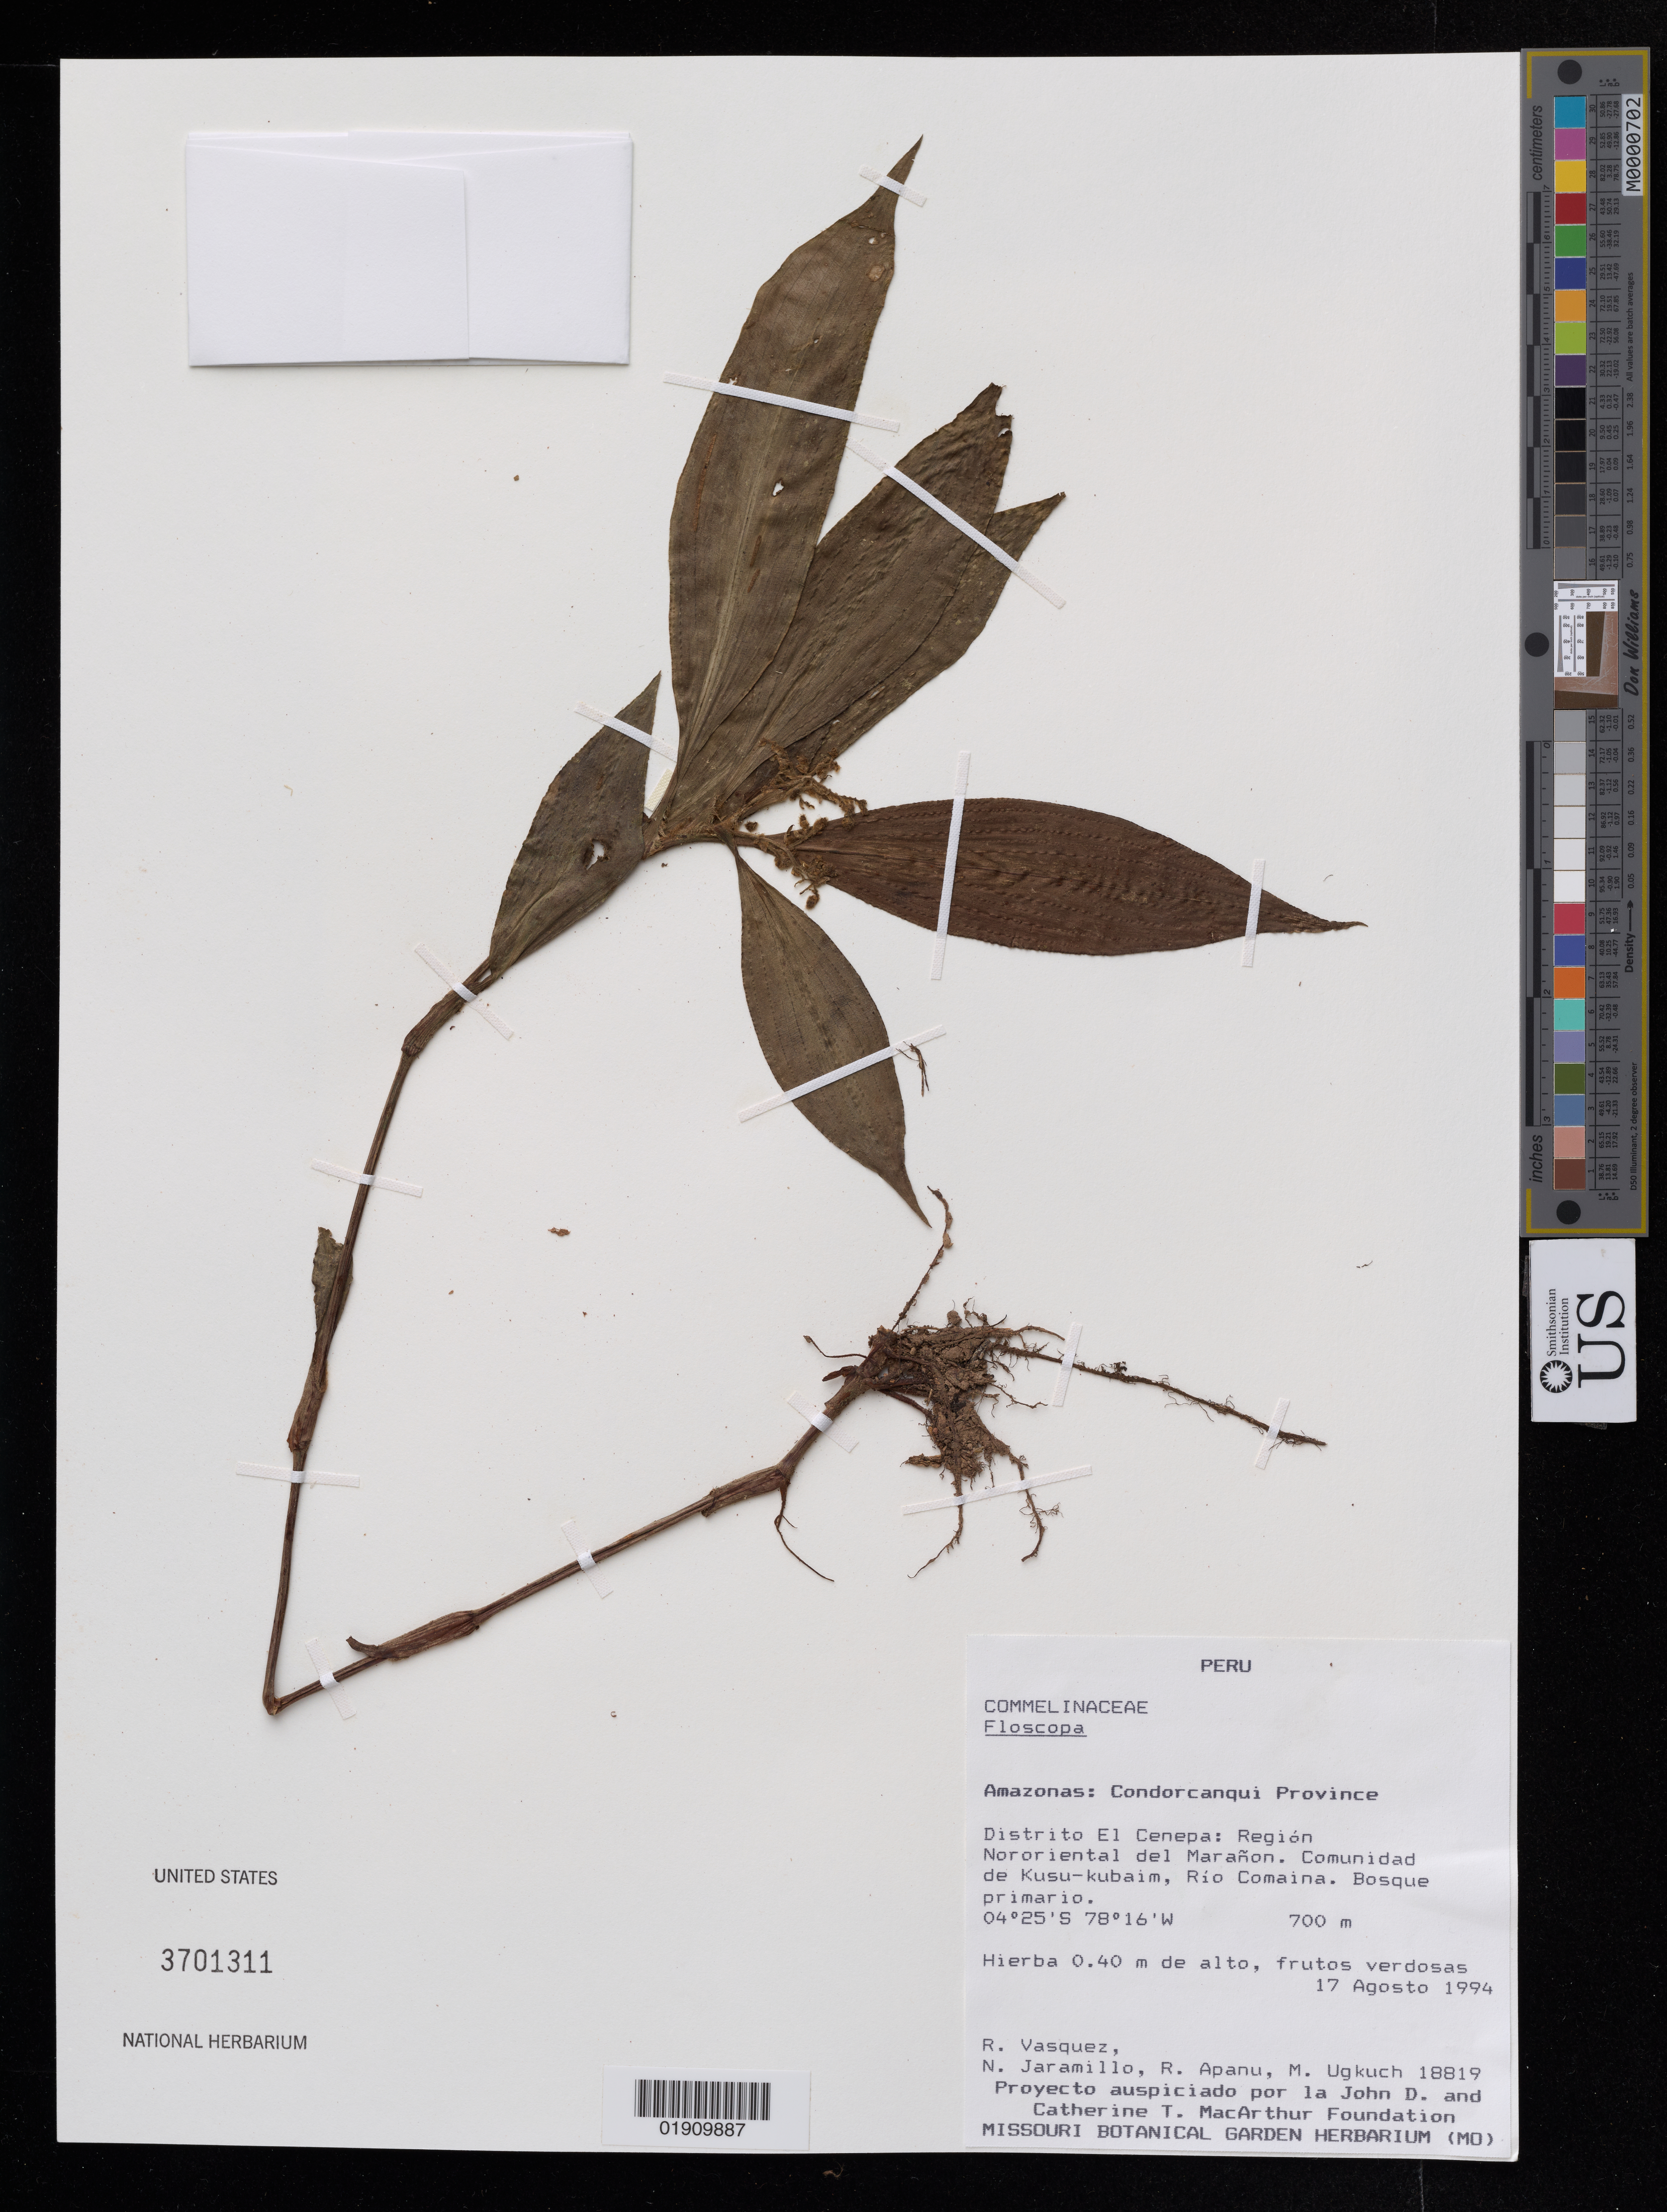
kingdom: Plantae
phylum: Tracheophyta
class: Magnoliopsida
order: Asterales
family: Asteraceae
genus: Solidago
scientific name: Solidago odora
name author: Aiton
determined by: Strong, Mark T., (BOT), Smithsonian Institution - National Museum of Natural History (UNITED STATES)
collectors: M. T. Strong & C. L. Kelloff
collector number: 5378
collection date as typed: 11 September 2016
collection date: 2016-09-11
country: United States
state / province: Virginia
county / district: Sussex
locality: Along SR604, 7.7 km S of Waverly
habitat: Pine forest and roadside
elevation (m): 35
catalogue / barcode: US 3708329